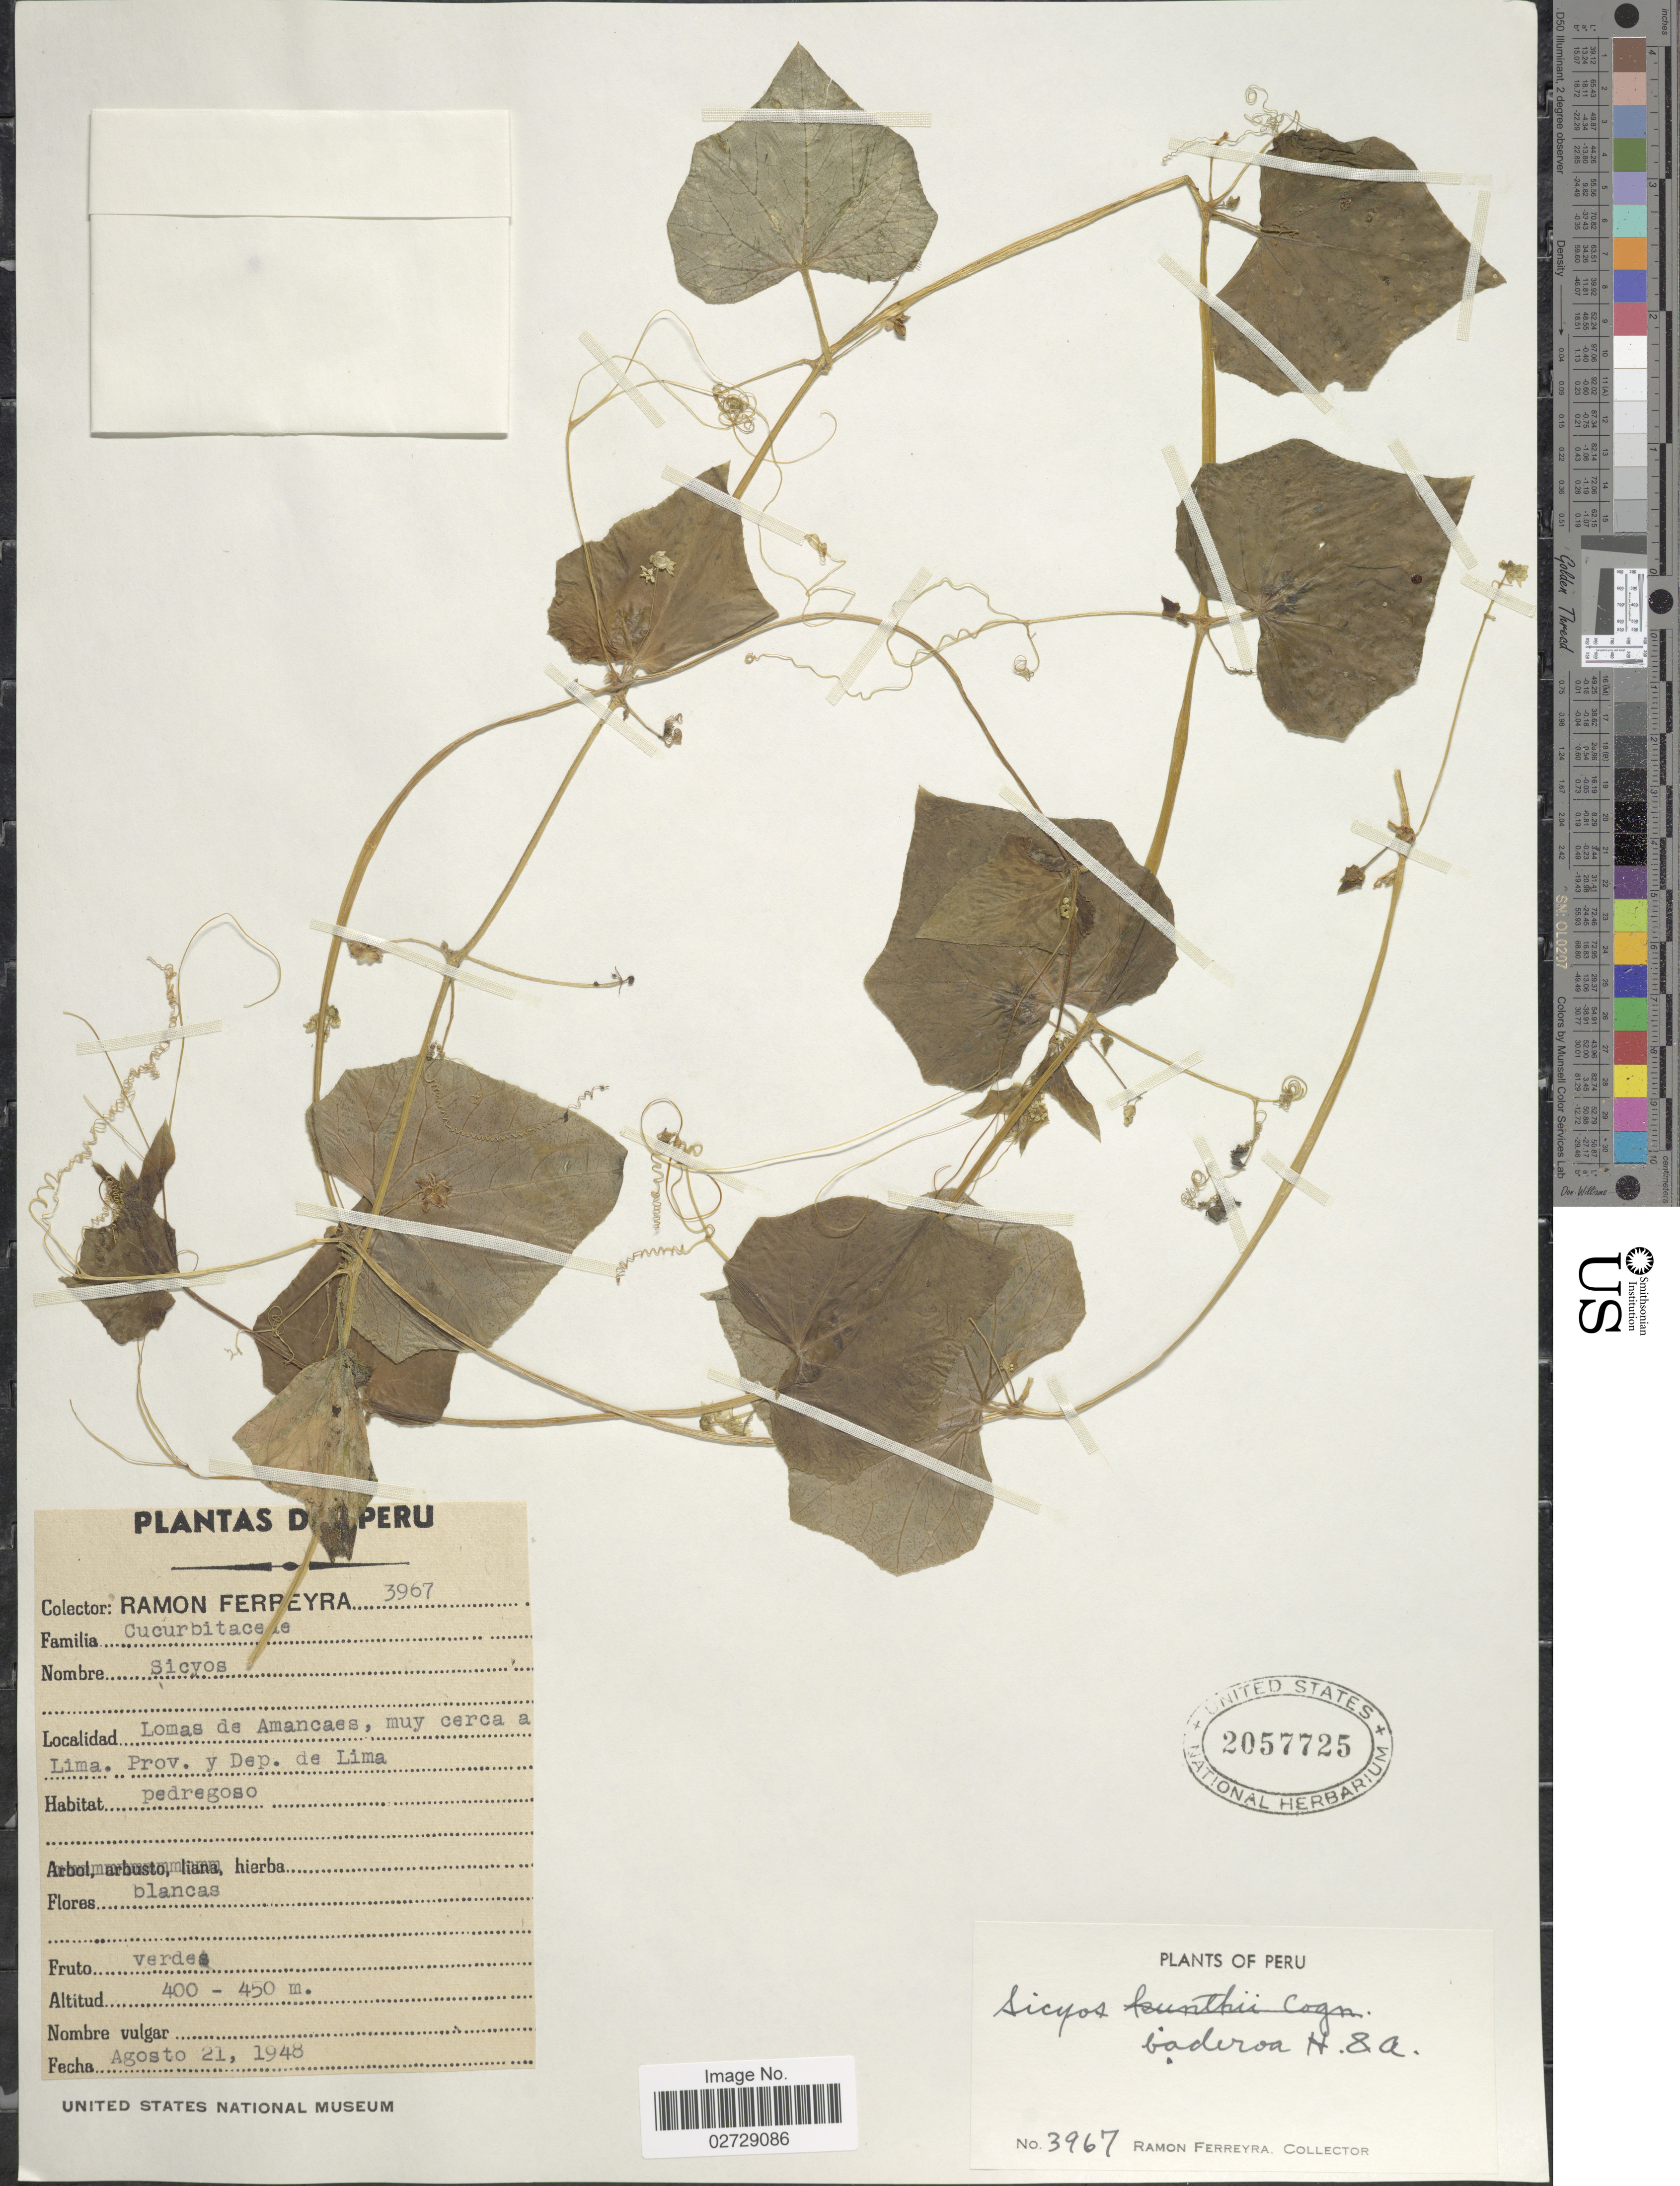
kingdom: Plantae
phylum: Tracheophyta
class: Magnoliopsida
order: Cucurbitales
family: Cucurbitaceae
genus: Sicyos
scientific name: Sicyos baderoa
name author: Hook. & Arn.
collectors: R. A. Ferreyra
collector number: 3967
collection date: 1948-08-21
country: Peru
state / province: Lima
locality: Lomas de Amancaes, muy cerca a Lima Prov y Dep de Lima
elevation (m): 400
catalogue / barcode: US 2057725